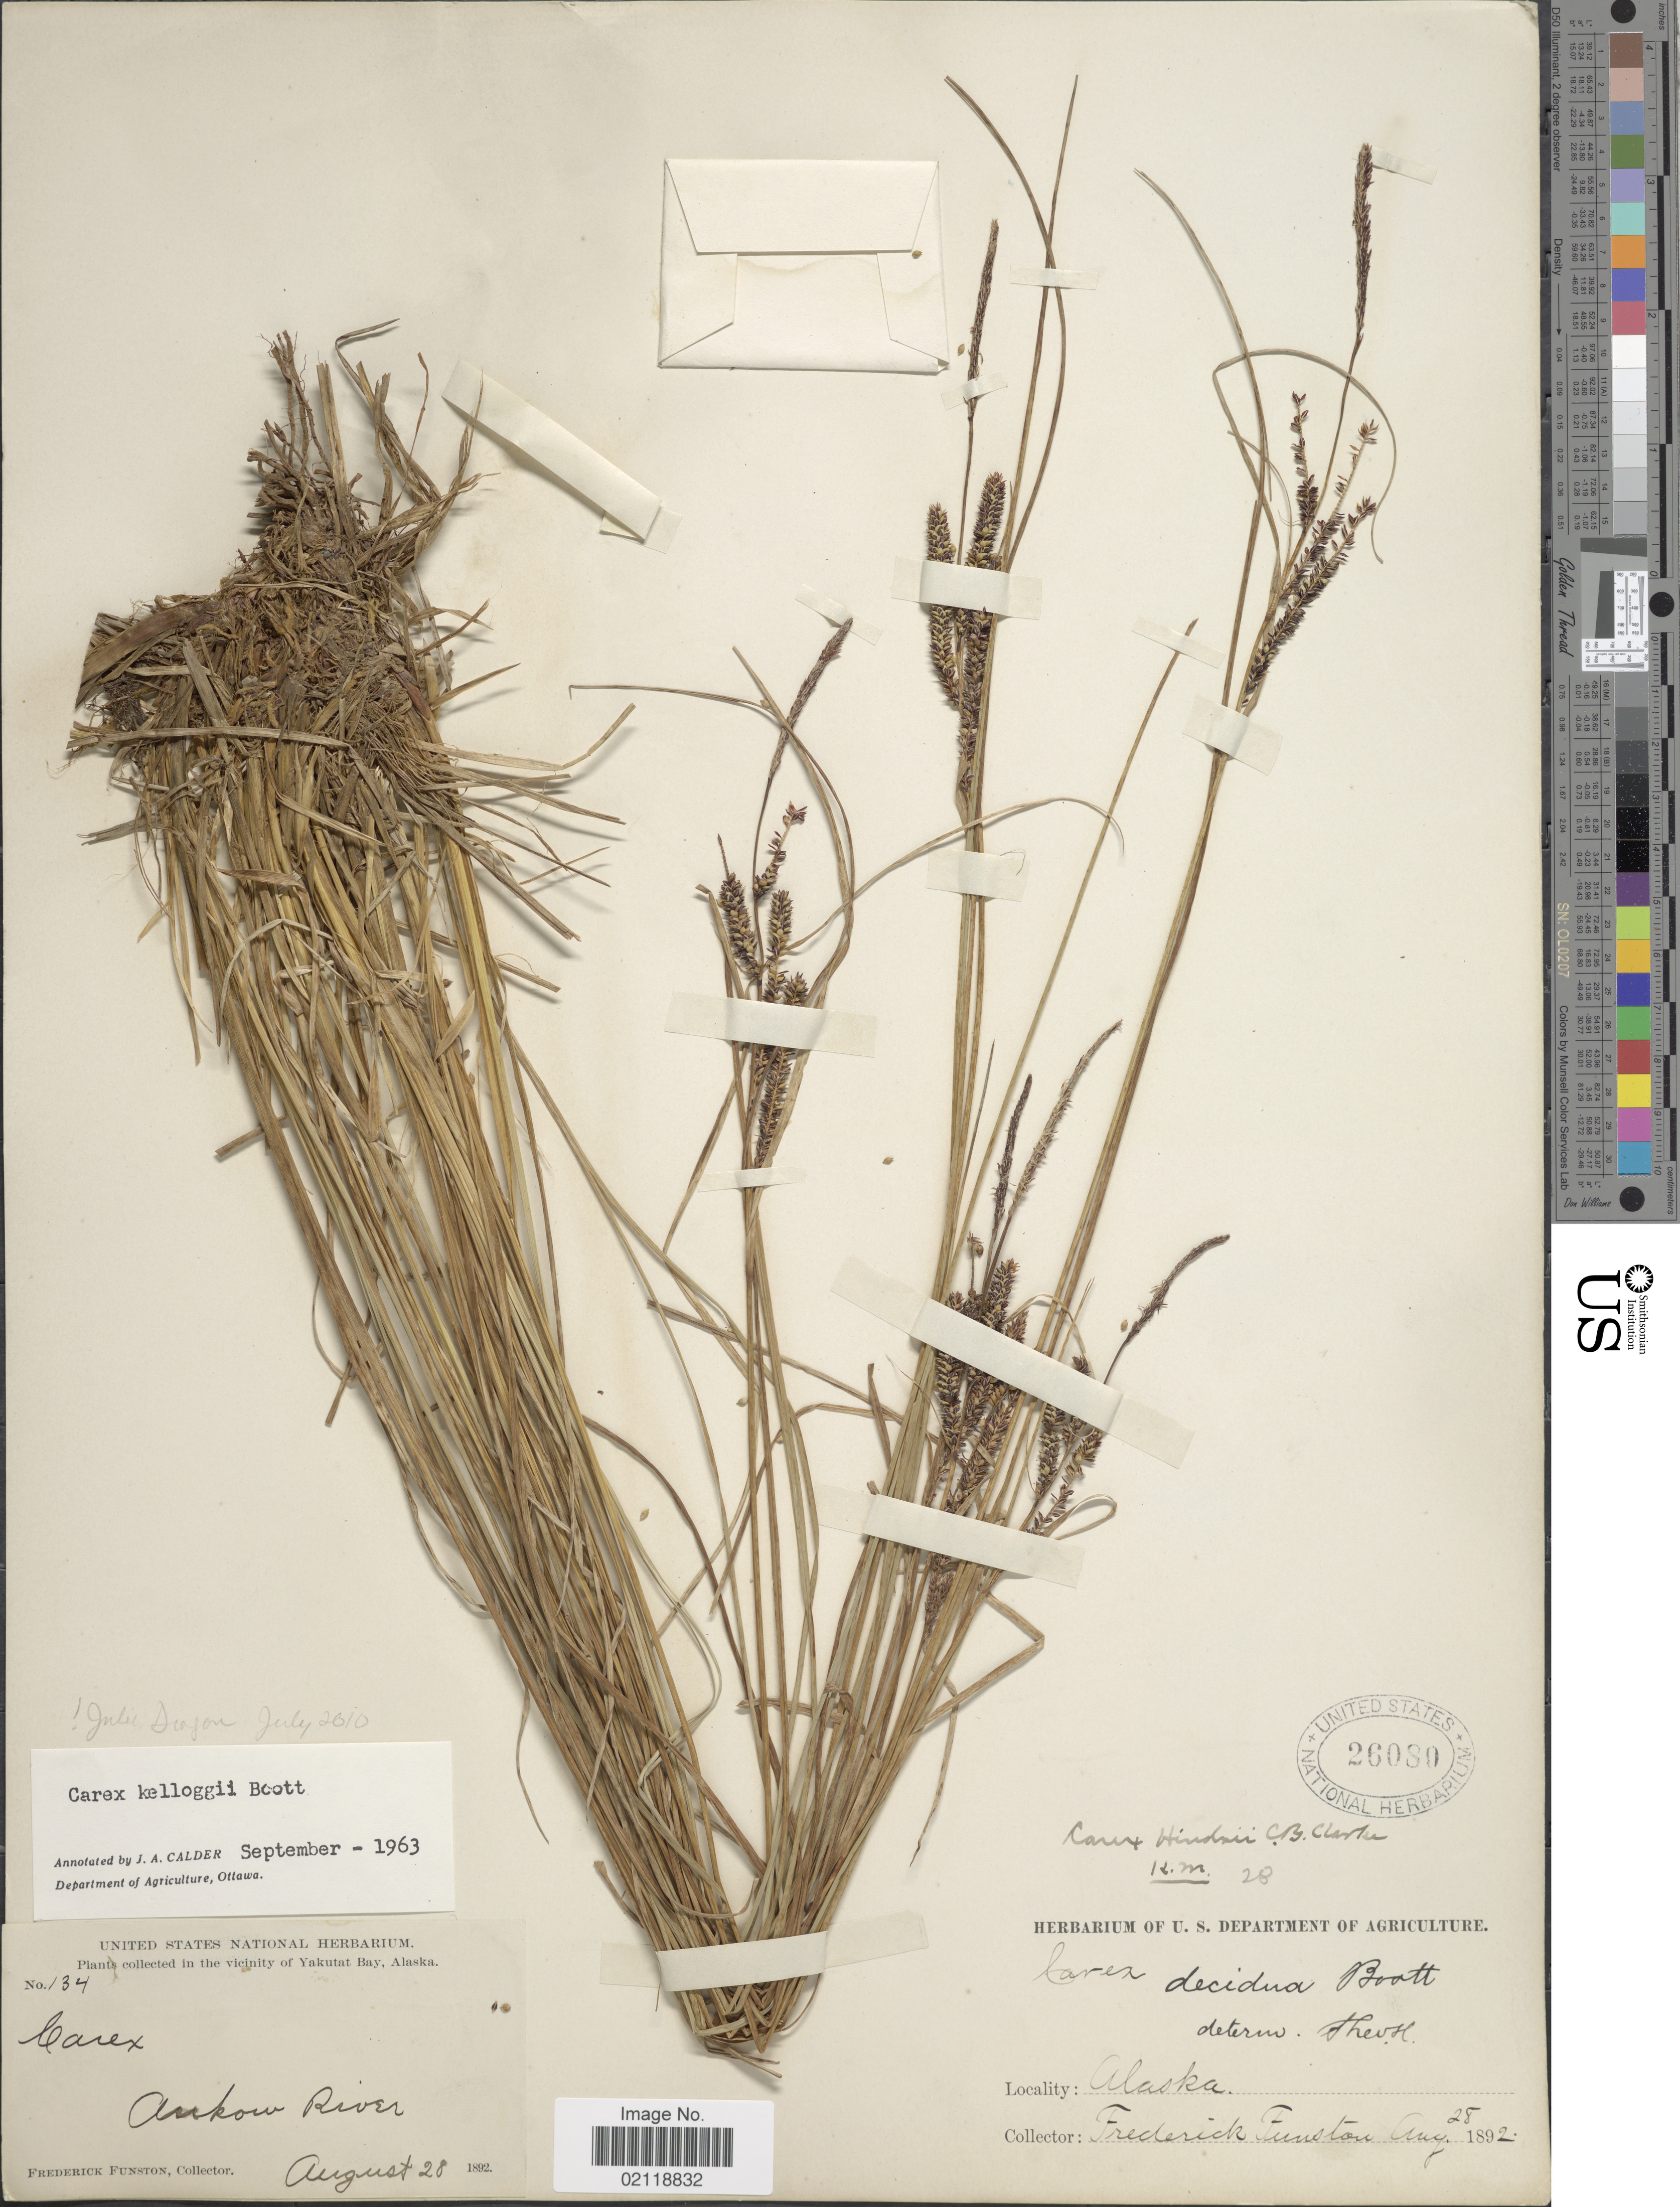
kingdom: Plantae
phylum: Tracheophyta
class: Liliopsida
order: Poales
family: Cyperaceae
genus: Carex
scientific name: Carex kelloggii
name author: W. Boott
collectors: F. Funston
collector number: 134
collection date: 1892-08-28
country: United States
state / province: Alaska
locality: In the vicinity of Yakutat Bay, Ankow River.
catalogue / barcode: US 26080